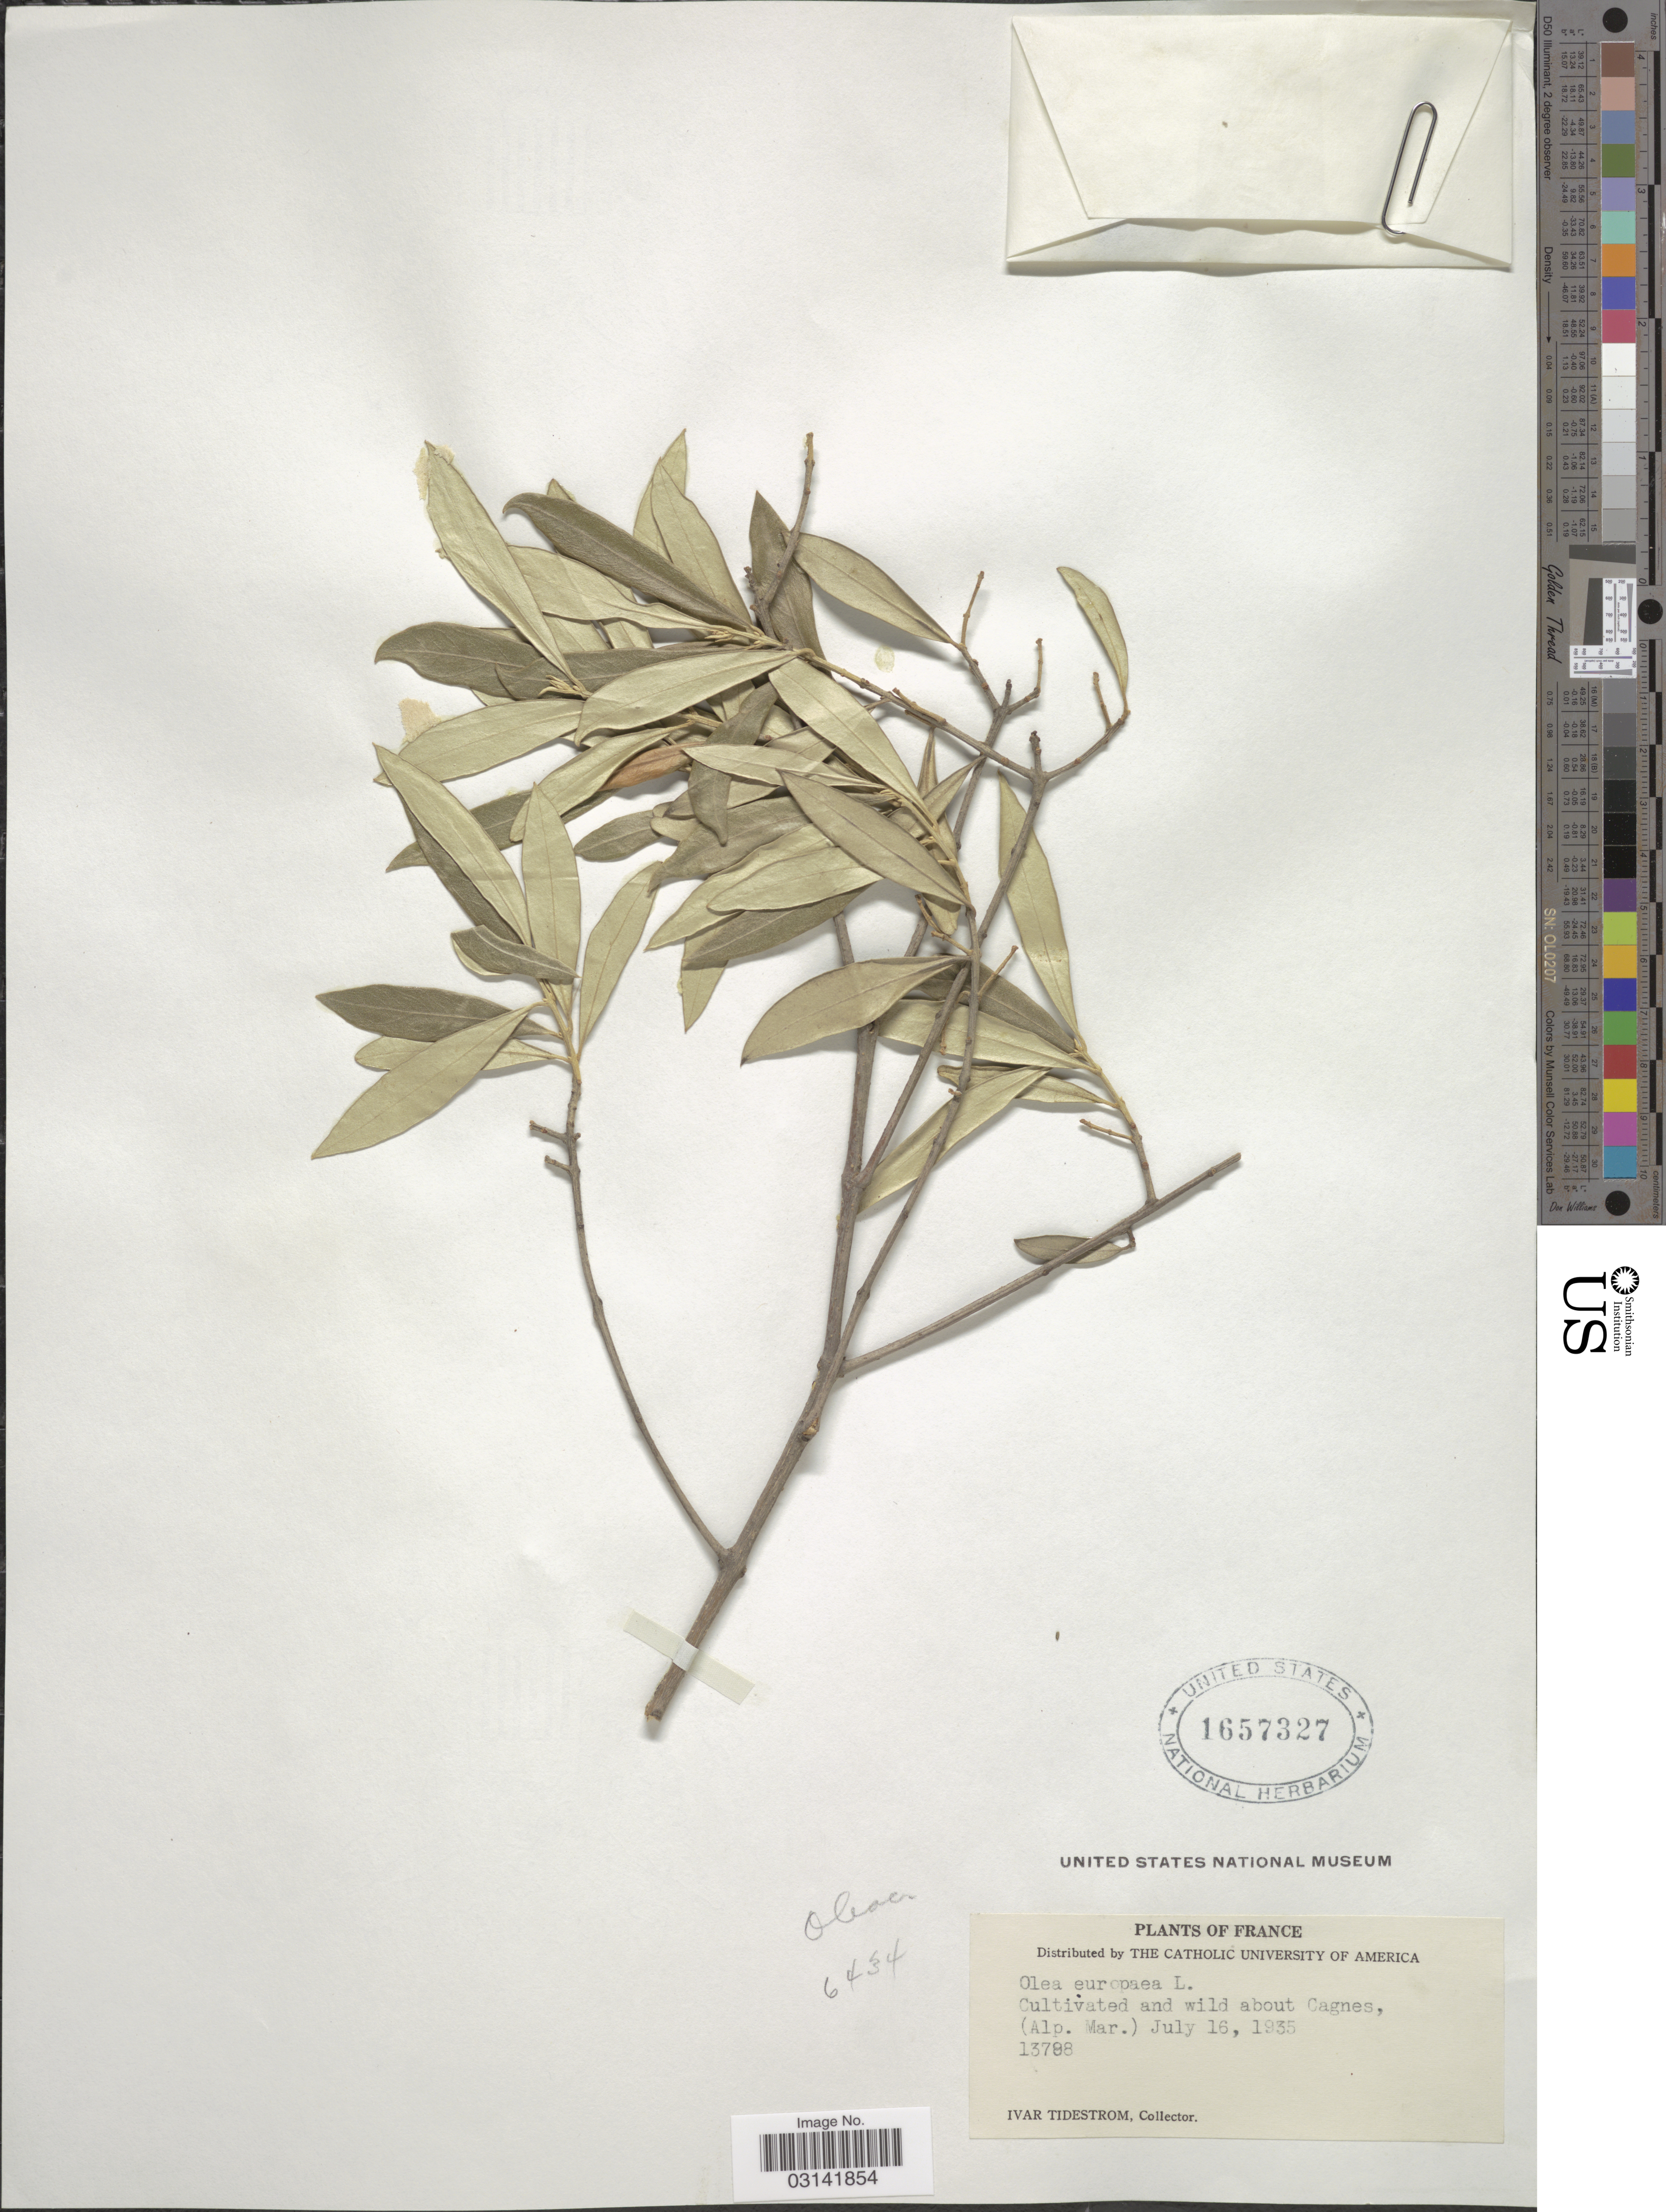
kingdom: Plantae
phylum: Tracheophyta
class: Magnoliopsida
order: Lamiales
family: Oleaceae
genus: Olea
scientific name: Olea europaea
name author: L.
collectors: I. F. Tidestrom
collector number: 13798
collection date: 1935-07-16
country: France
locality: Cultivated and wild about Cagnes.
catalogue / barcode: US 1657327